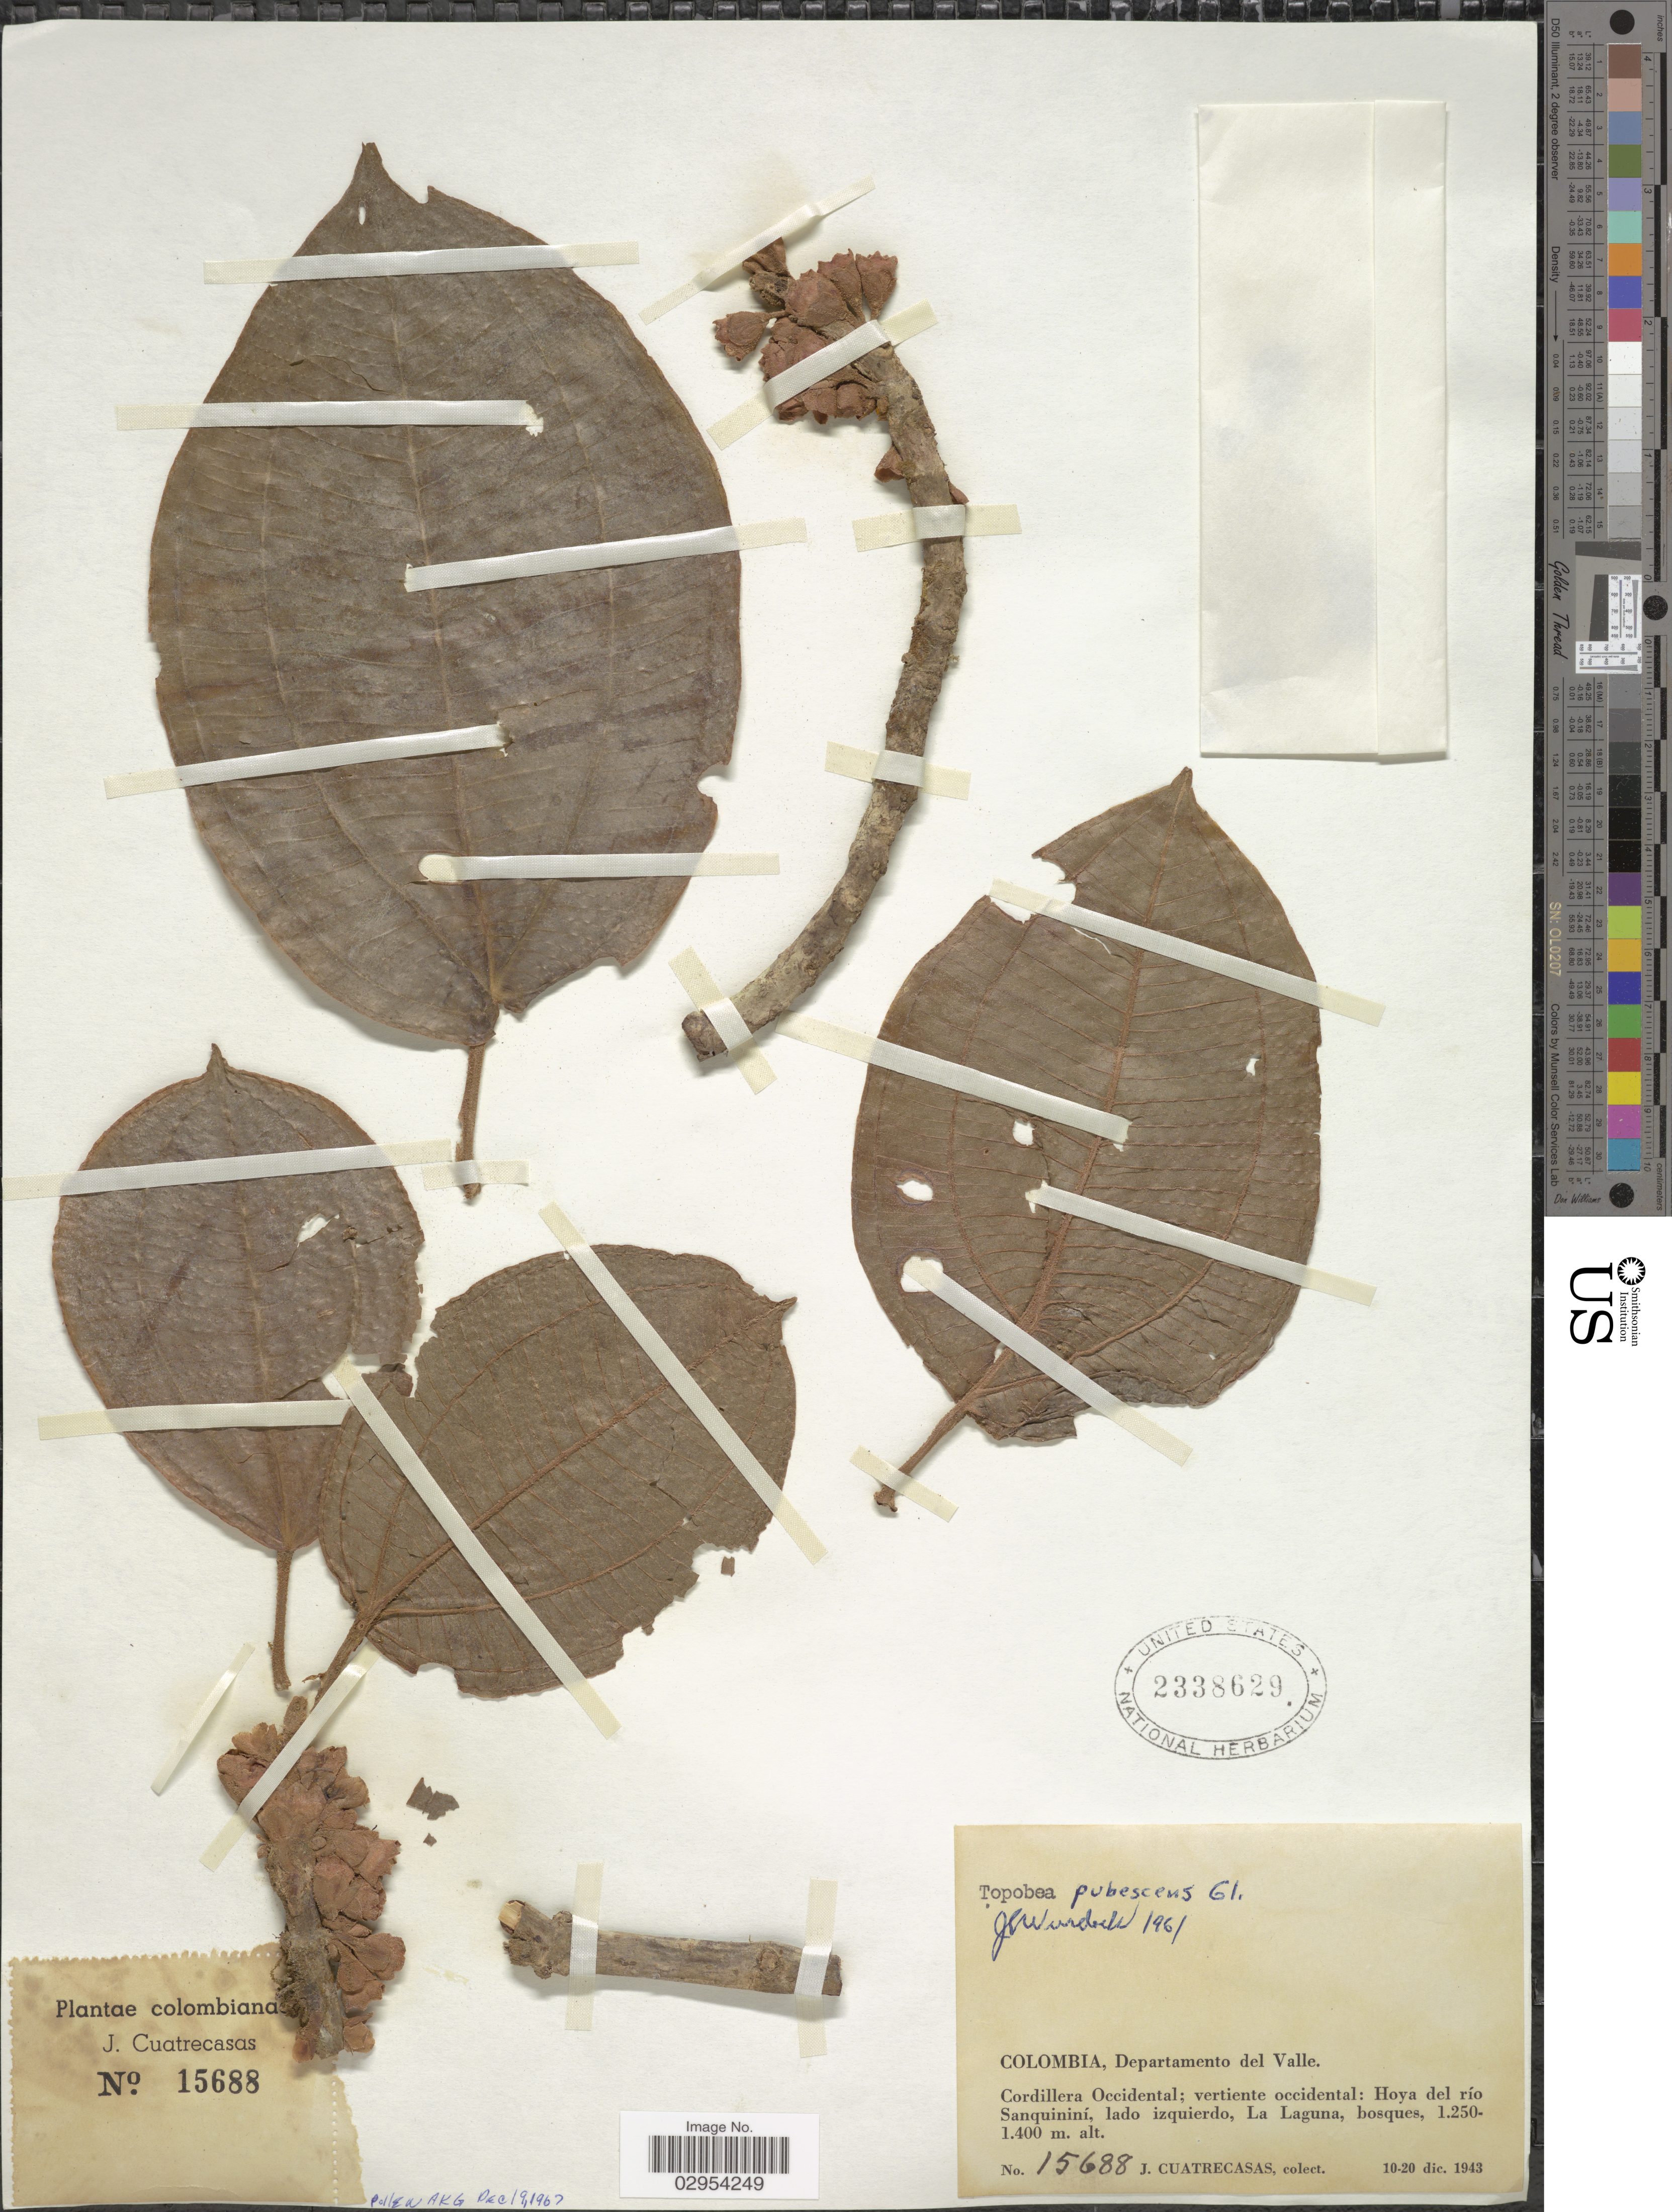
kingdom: Plantae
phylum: Tracheophyta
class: Magnoliopsida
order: Myrtales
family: Melastomataceae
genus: Topobea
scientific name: Topobea pubescens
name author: Gleason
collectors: J. Cuatrecasas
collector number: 15688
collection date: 1943-12-10/1943-12-20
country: Colombia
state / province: Valle del Cauca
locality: Departamento del Valle. Cordillera Occidental; vertiente occidental: Hoya del río Sanquininí, lado izquierdo, La Laguna.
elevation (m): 1250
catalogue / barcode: US 2338629